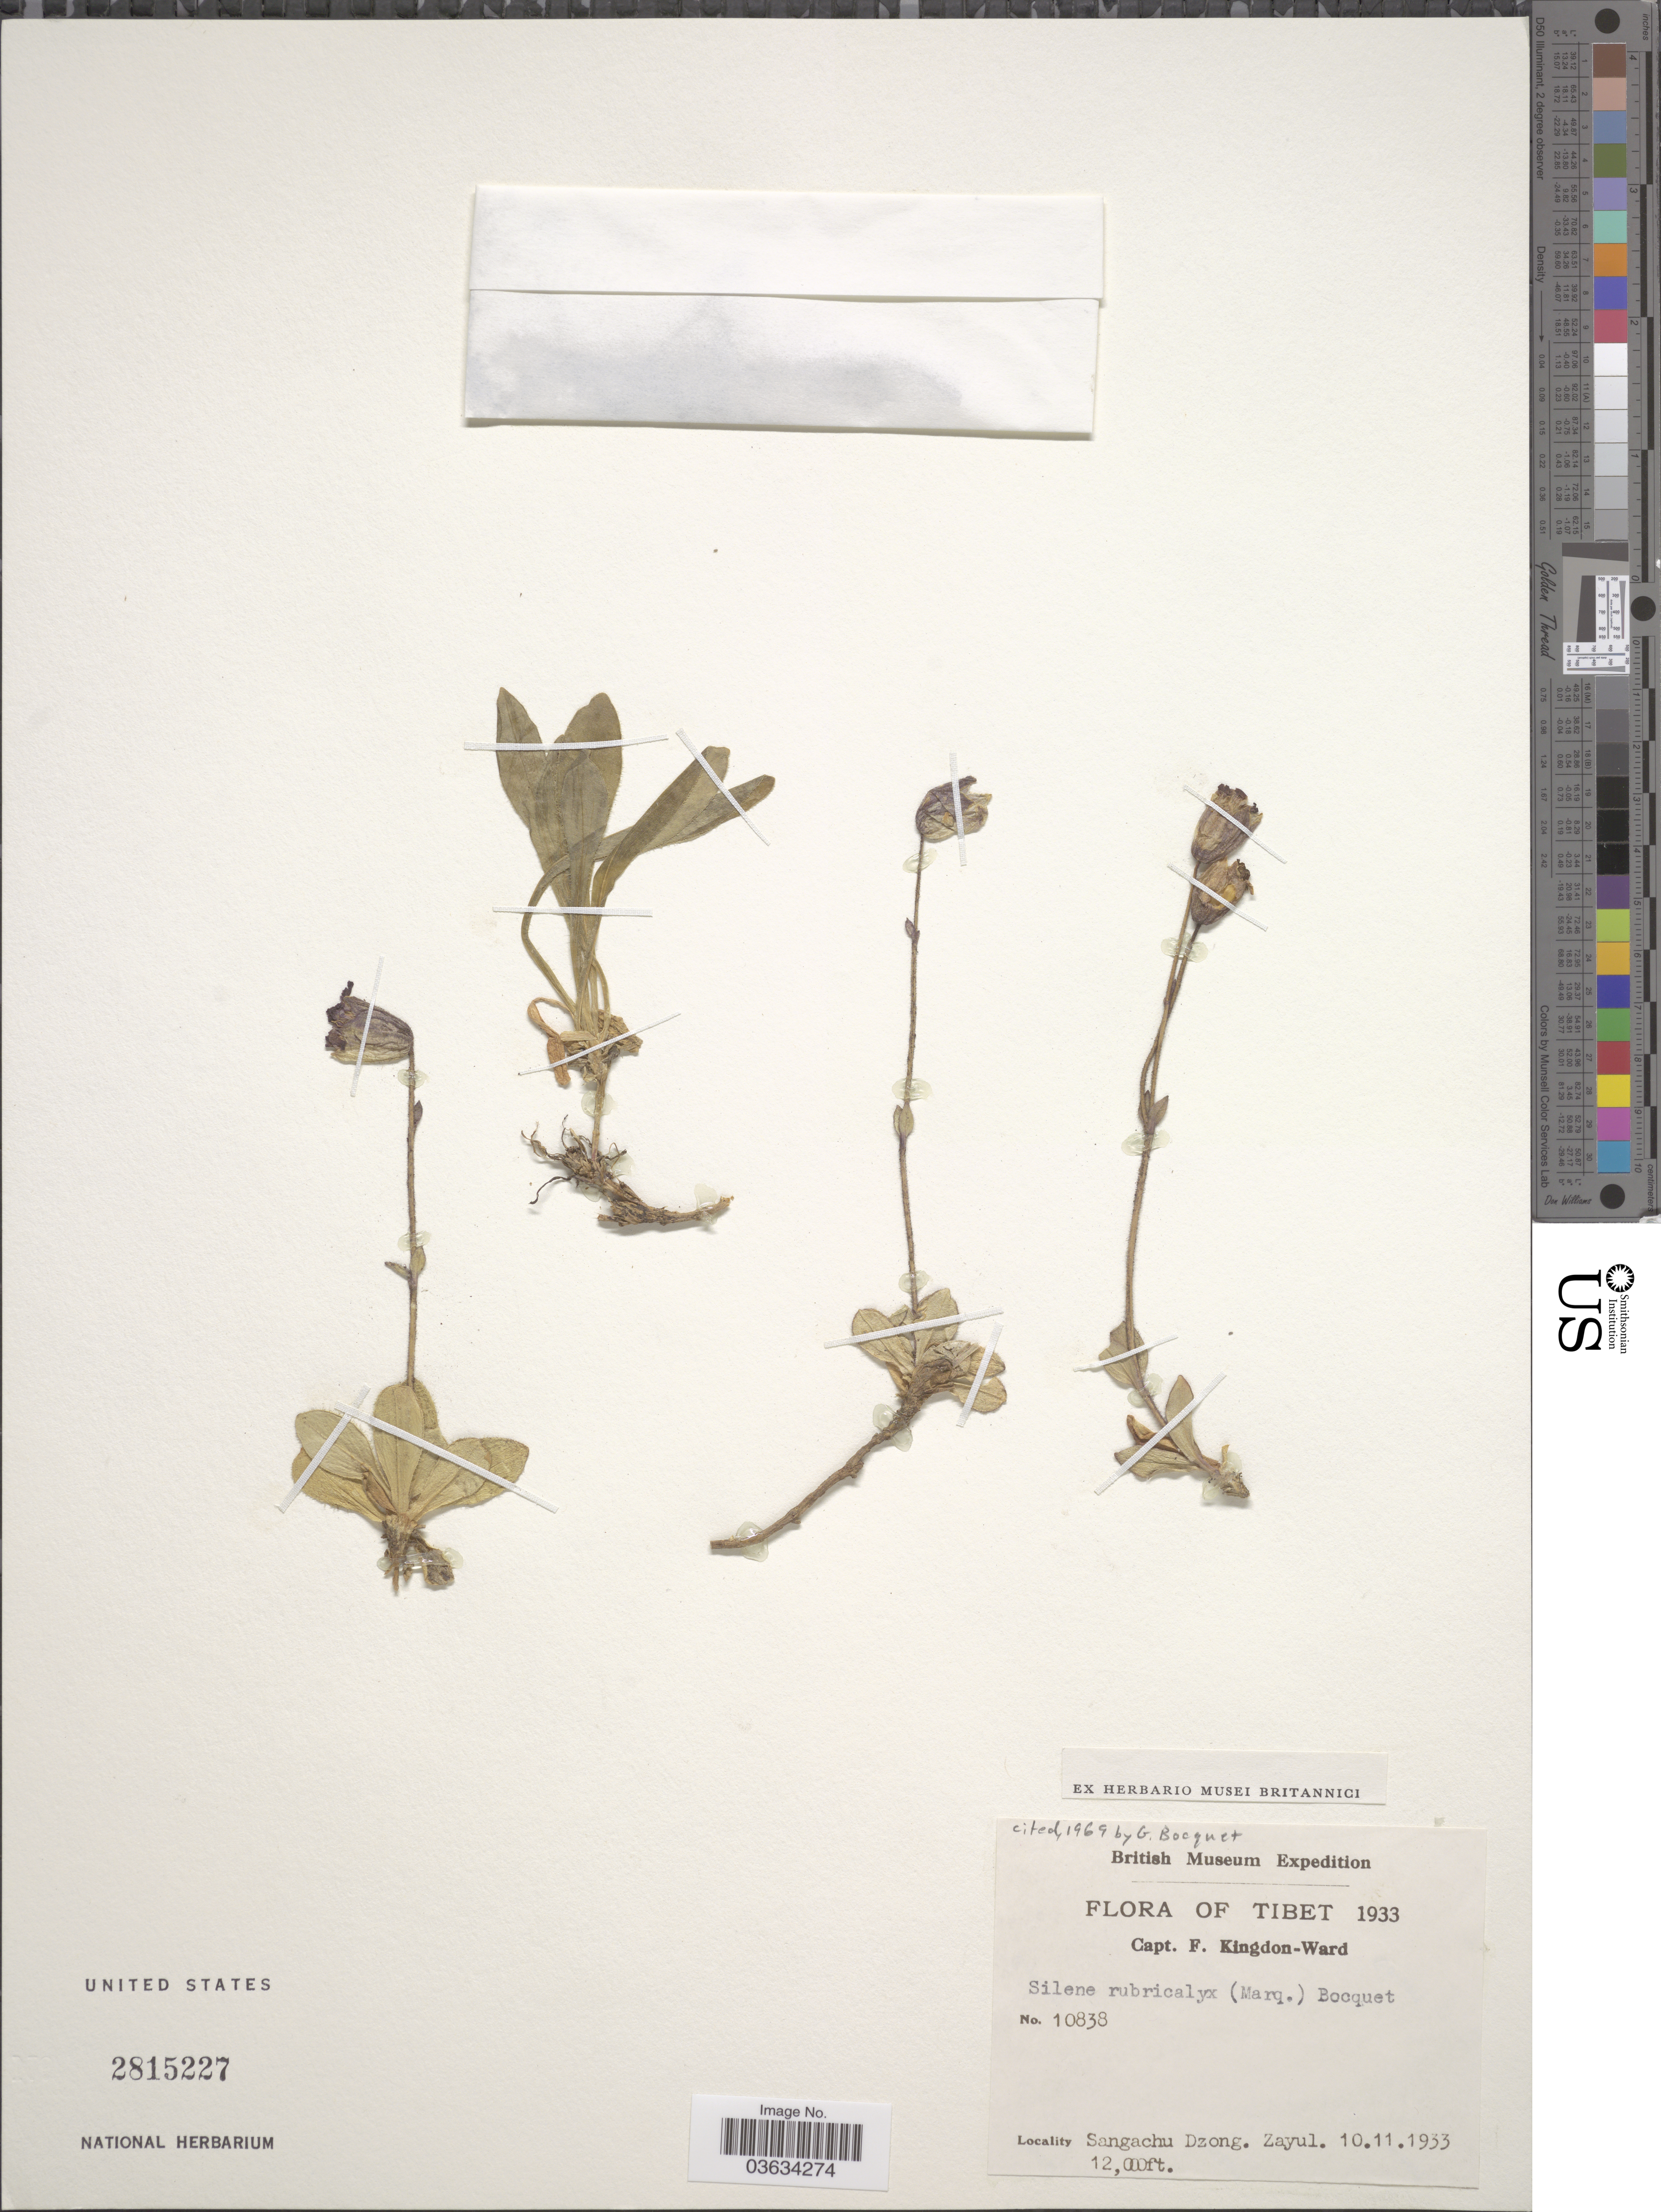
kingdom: Plantae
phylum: Tracheophyta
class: Magnoliopsida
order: Caryophyllales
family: Caryophyllaceae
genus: Silene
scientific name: Silene rubricalyx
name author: (C. Marquand) Bocquet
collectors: F. Kingdon Ward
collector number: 10838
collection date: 1933-11-10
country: China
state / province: Xizang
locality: Tibet. Sangachu Dzong. Zayul.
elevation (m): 3658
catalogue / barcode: US 2815227